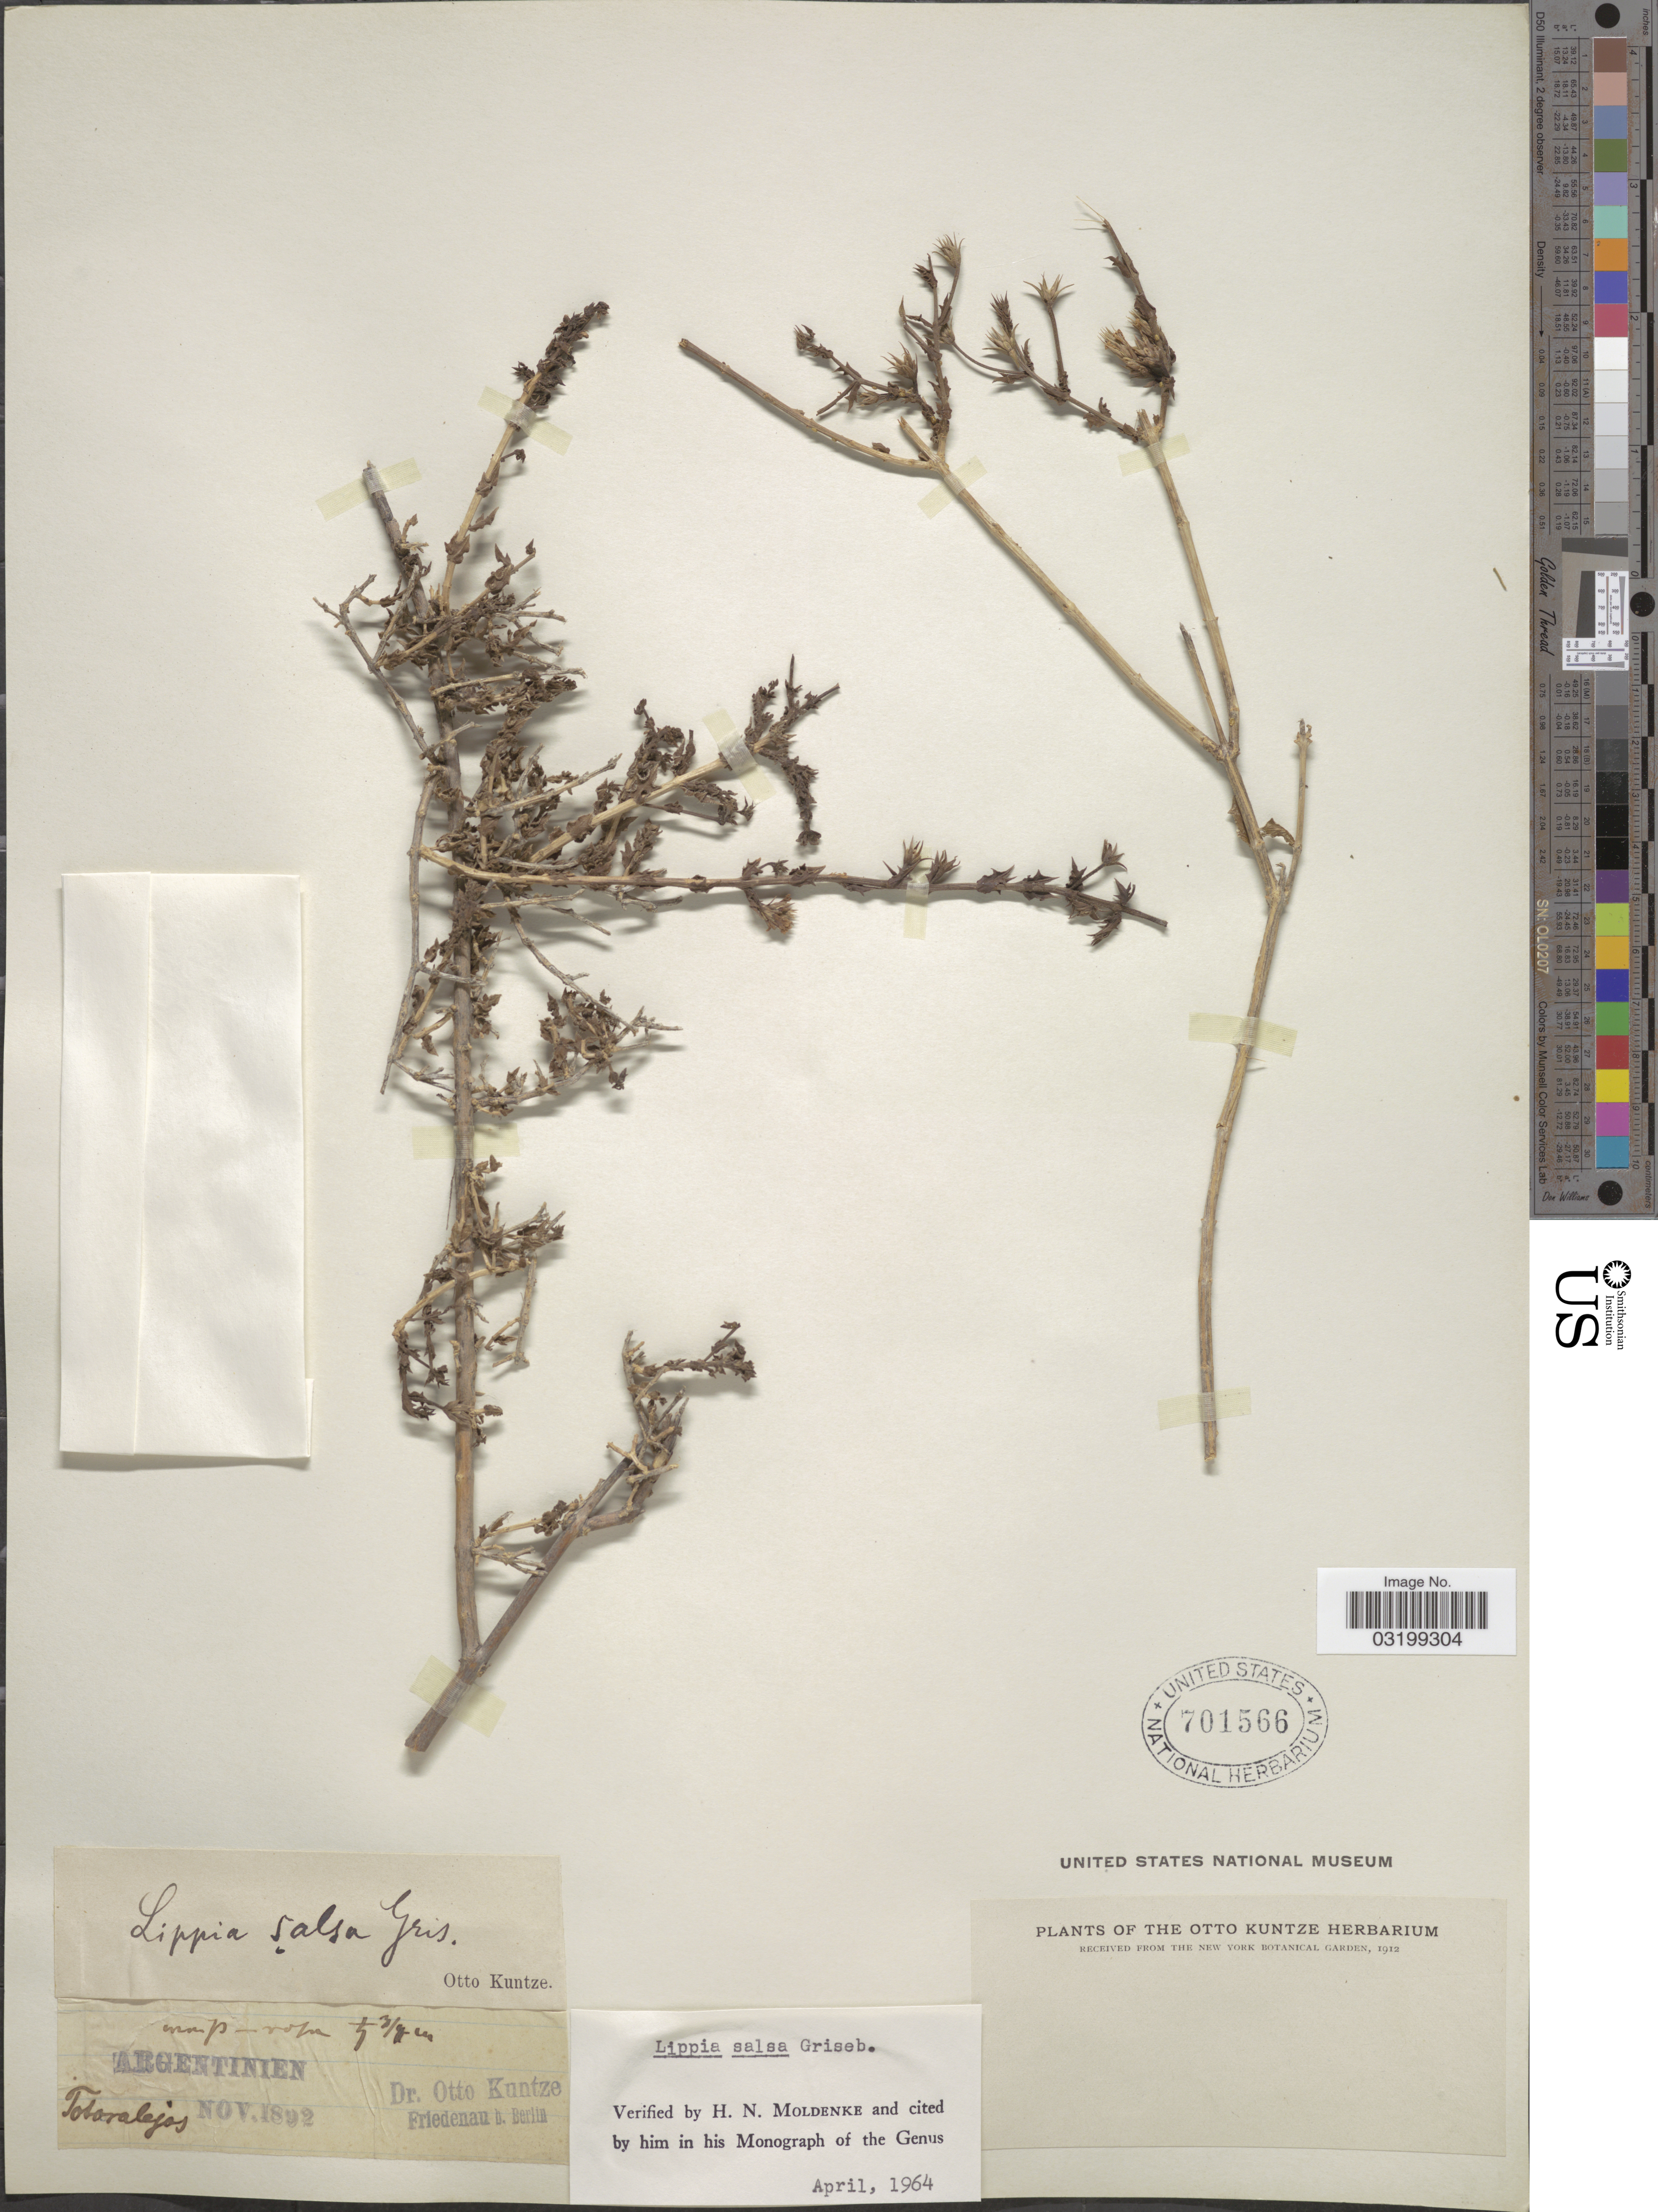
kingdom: Plantae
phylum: Tracheophyta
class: Magnoliopsida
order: Lamiales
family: Verbenaceae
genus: Lippia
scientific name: Lippia salsa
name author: Griseb.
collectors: C.E.O. Kuntze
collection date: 1892-11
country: Argentina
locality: Totoralejos.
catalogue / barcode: US 701566